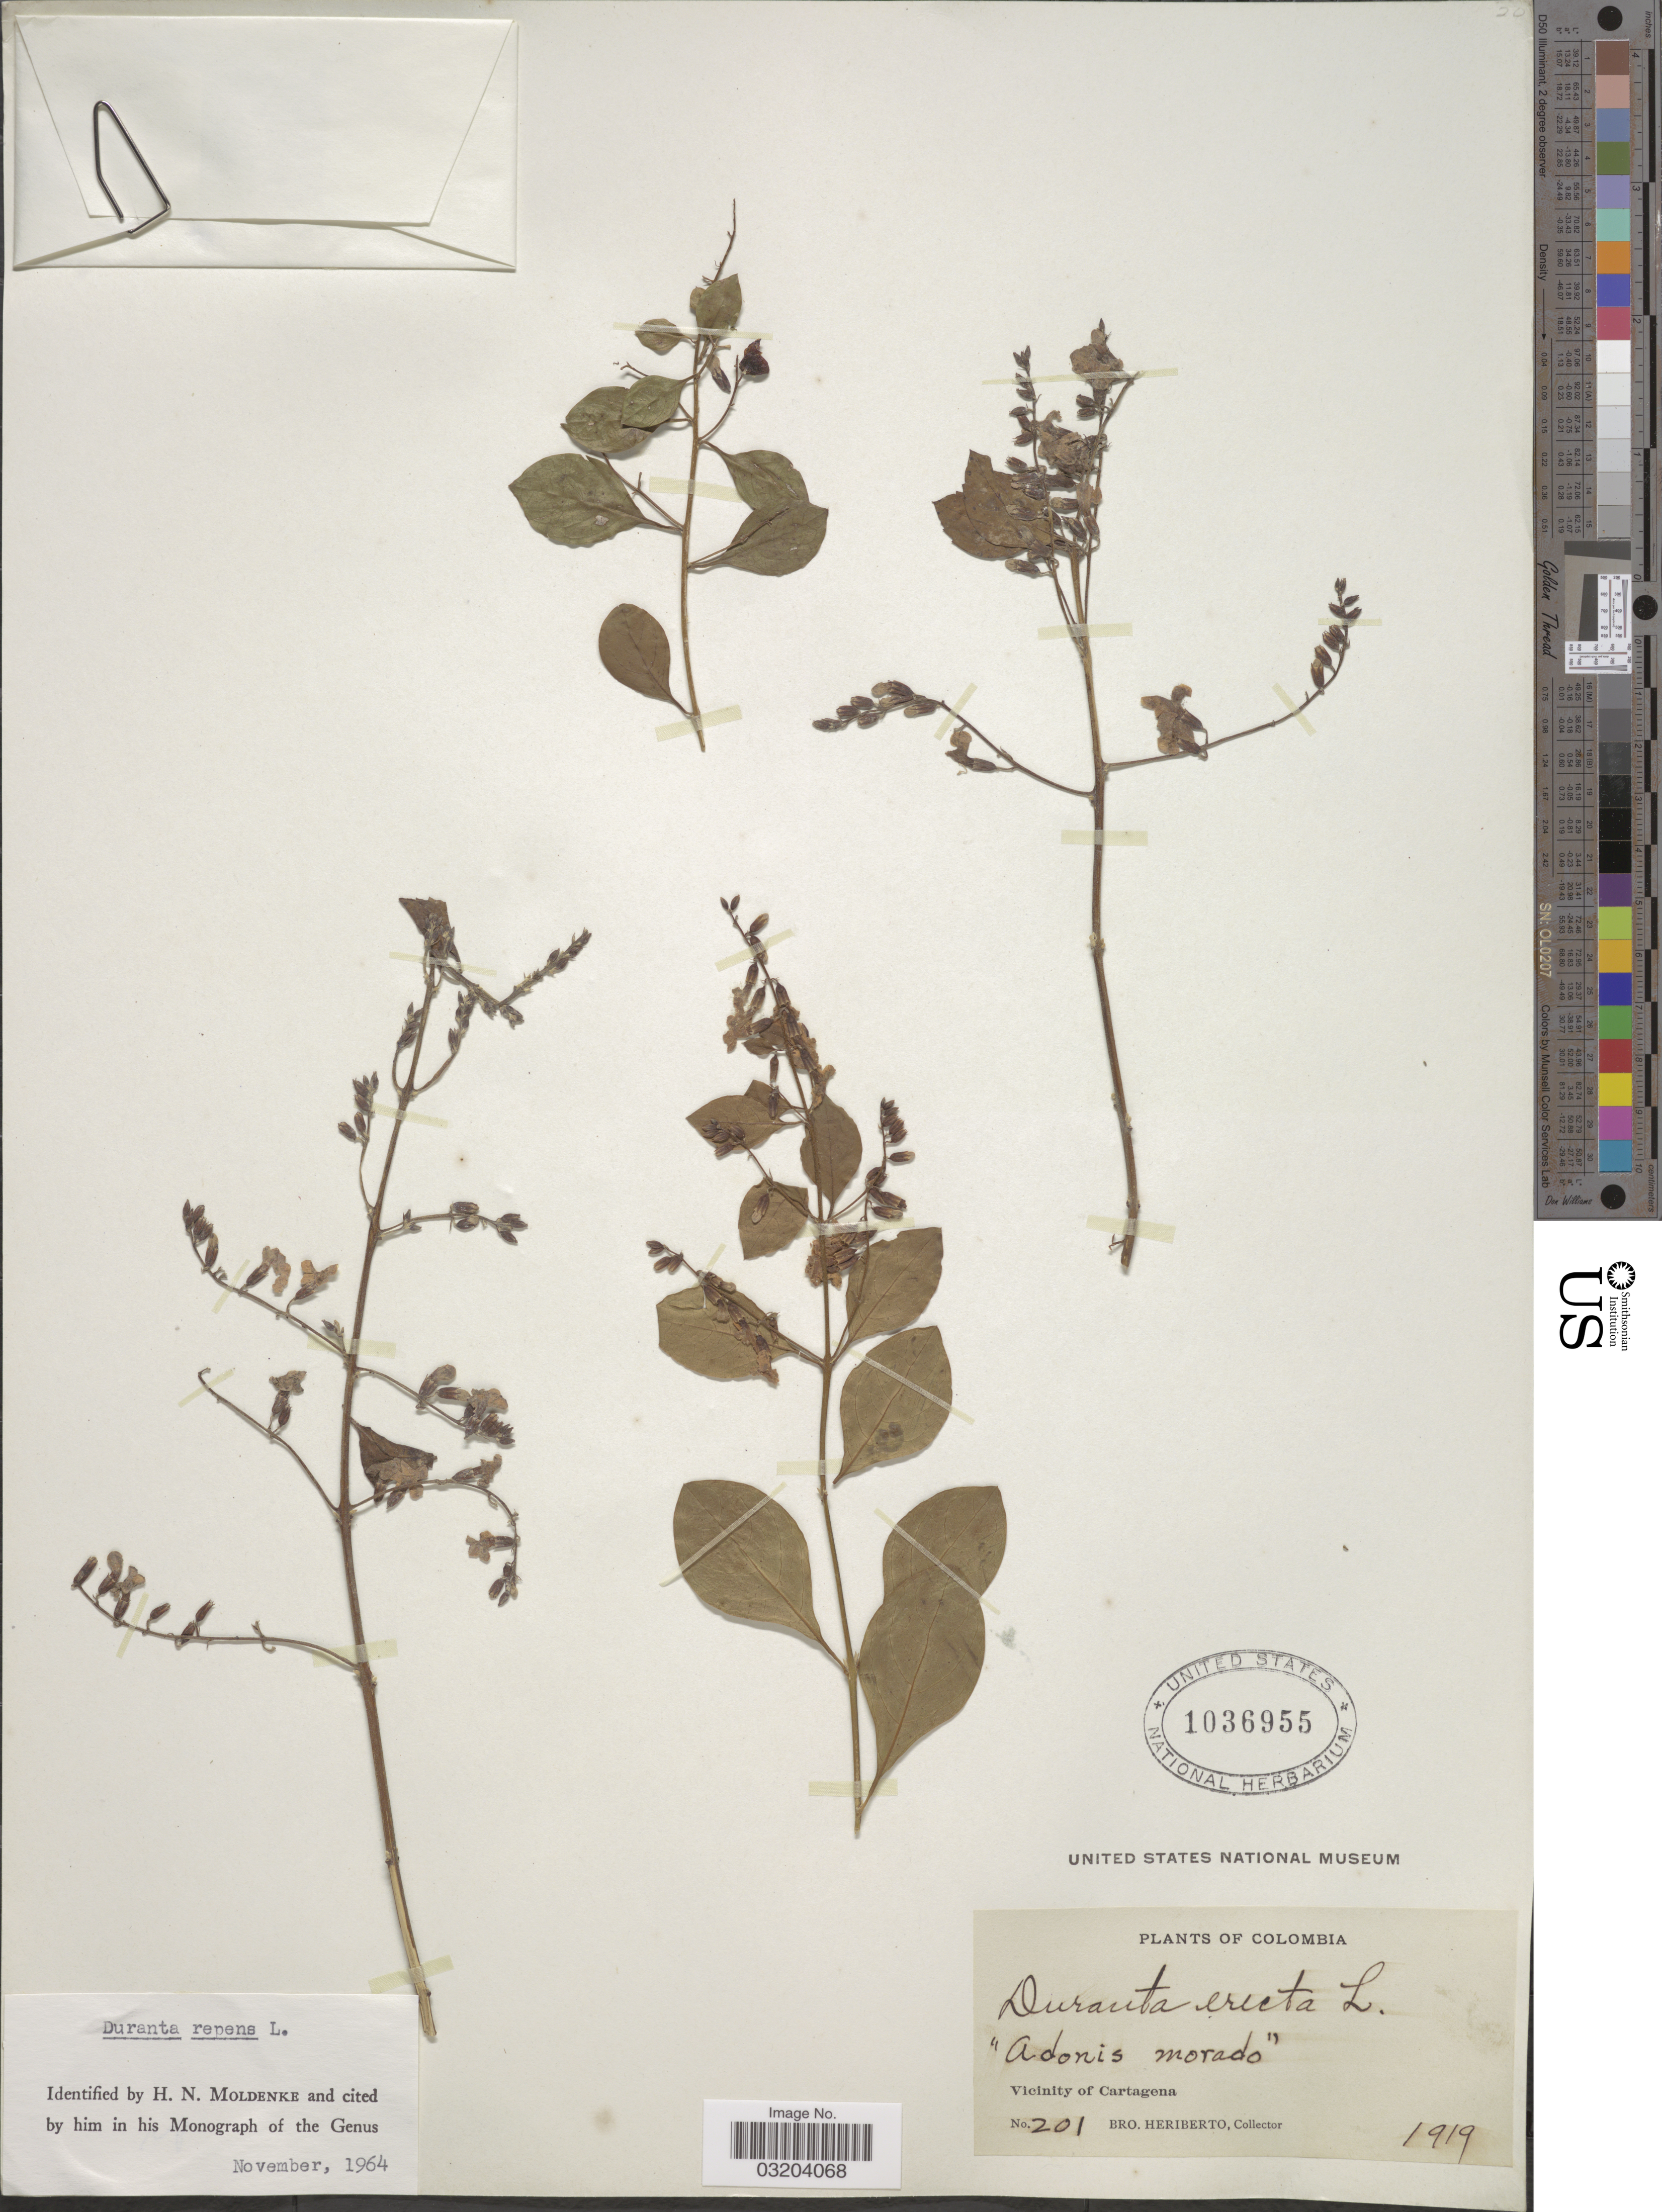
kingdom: Plantae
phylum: Tracheophyta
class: Magnoliopsida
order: Lamiales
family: Verbenaceae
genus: Duranta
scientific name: Duranta erecta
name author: L.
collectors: B. Heriberto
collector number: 201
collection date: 1919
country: Colombia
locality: Vicinity of Cartagena.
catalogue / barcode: US 1036955